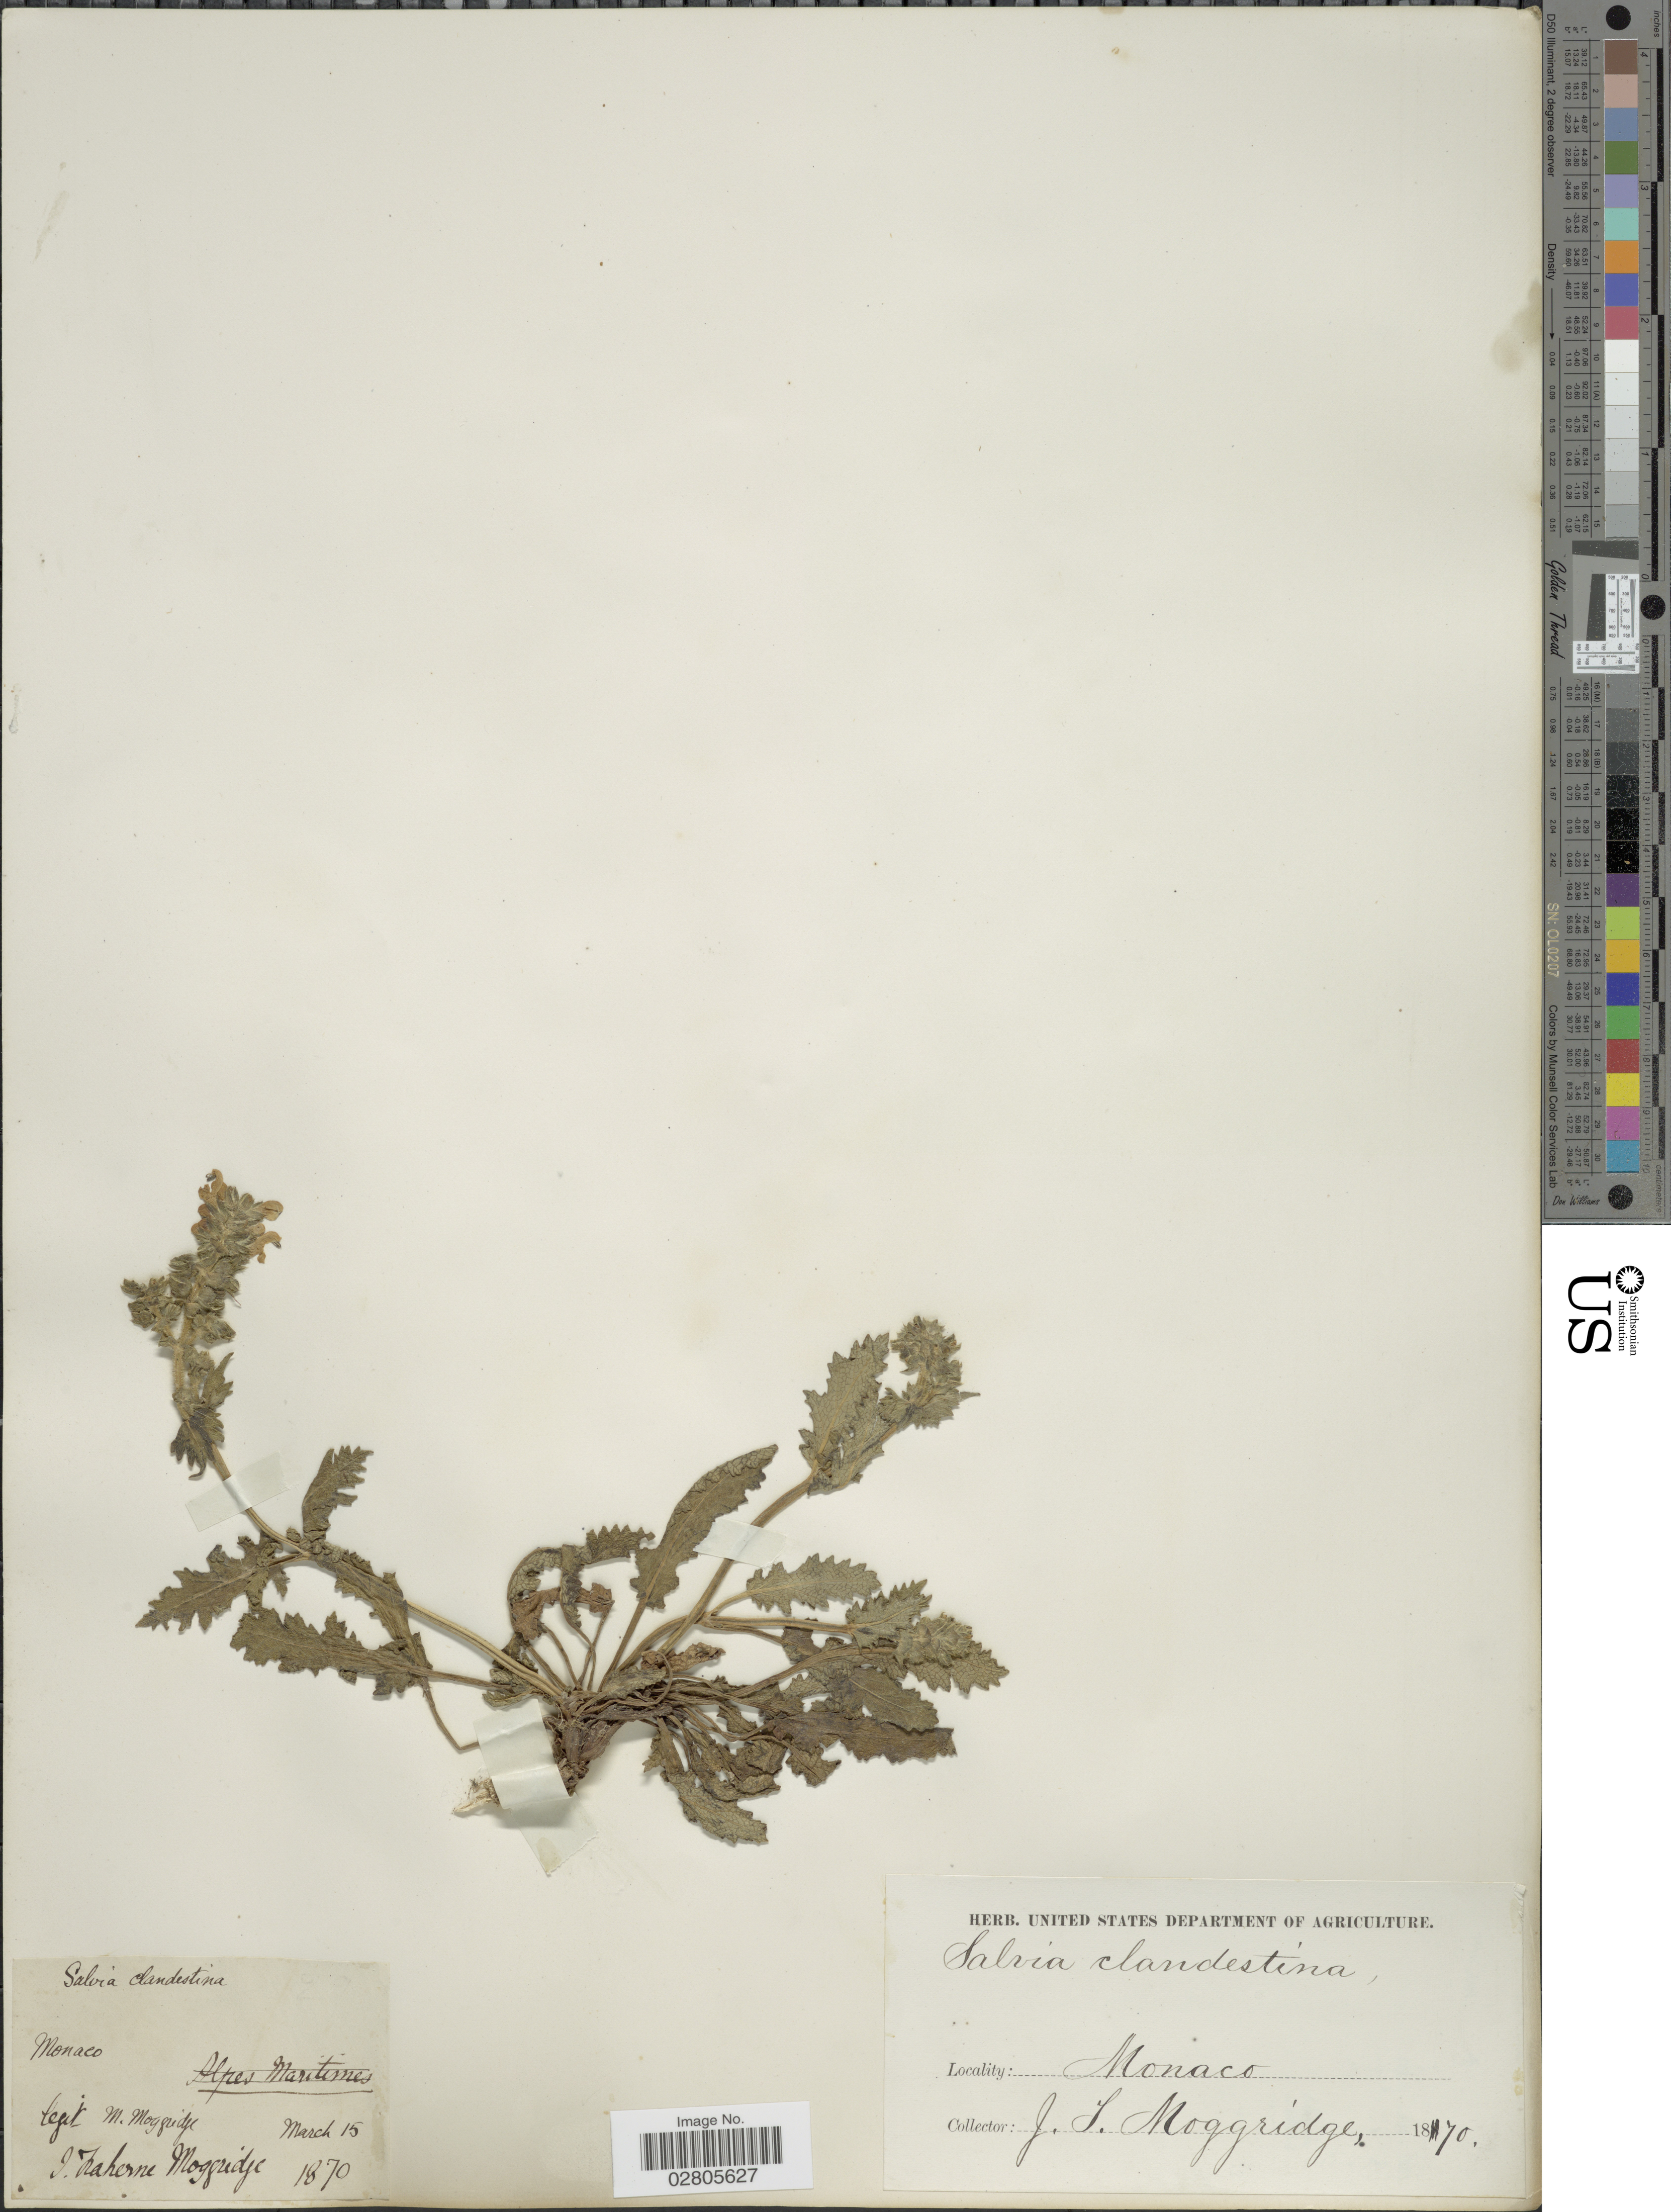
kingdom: Plantae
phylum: Tracheophyta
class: Magnoliopsida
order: Lamiales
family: Lamiaceae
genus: Salvia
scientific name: Salvia clandestina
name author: L.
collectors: M. Moggridge & J. T. Moggridge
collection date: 1870-03-15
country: Monaco